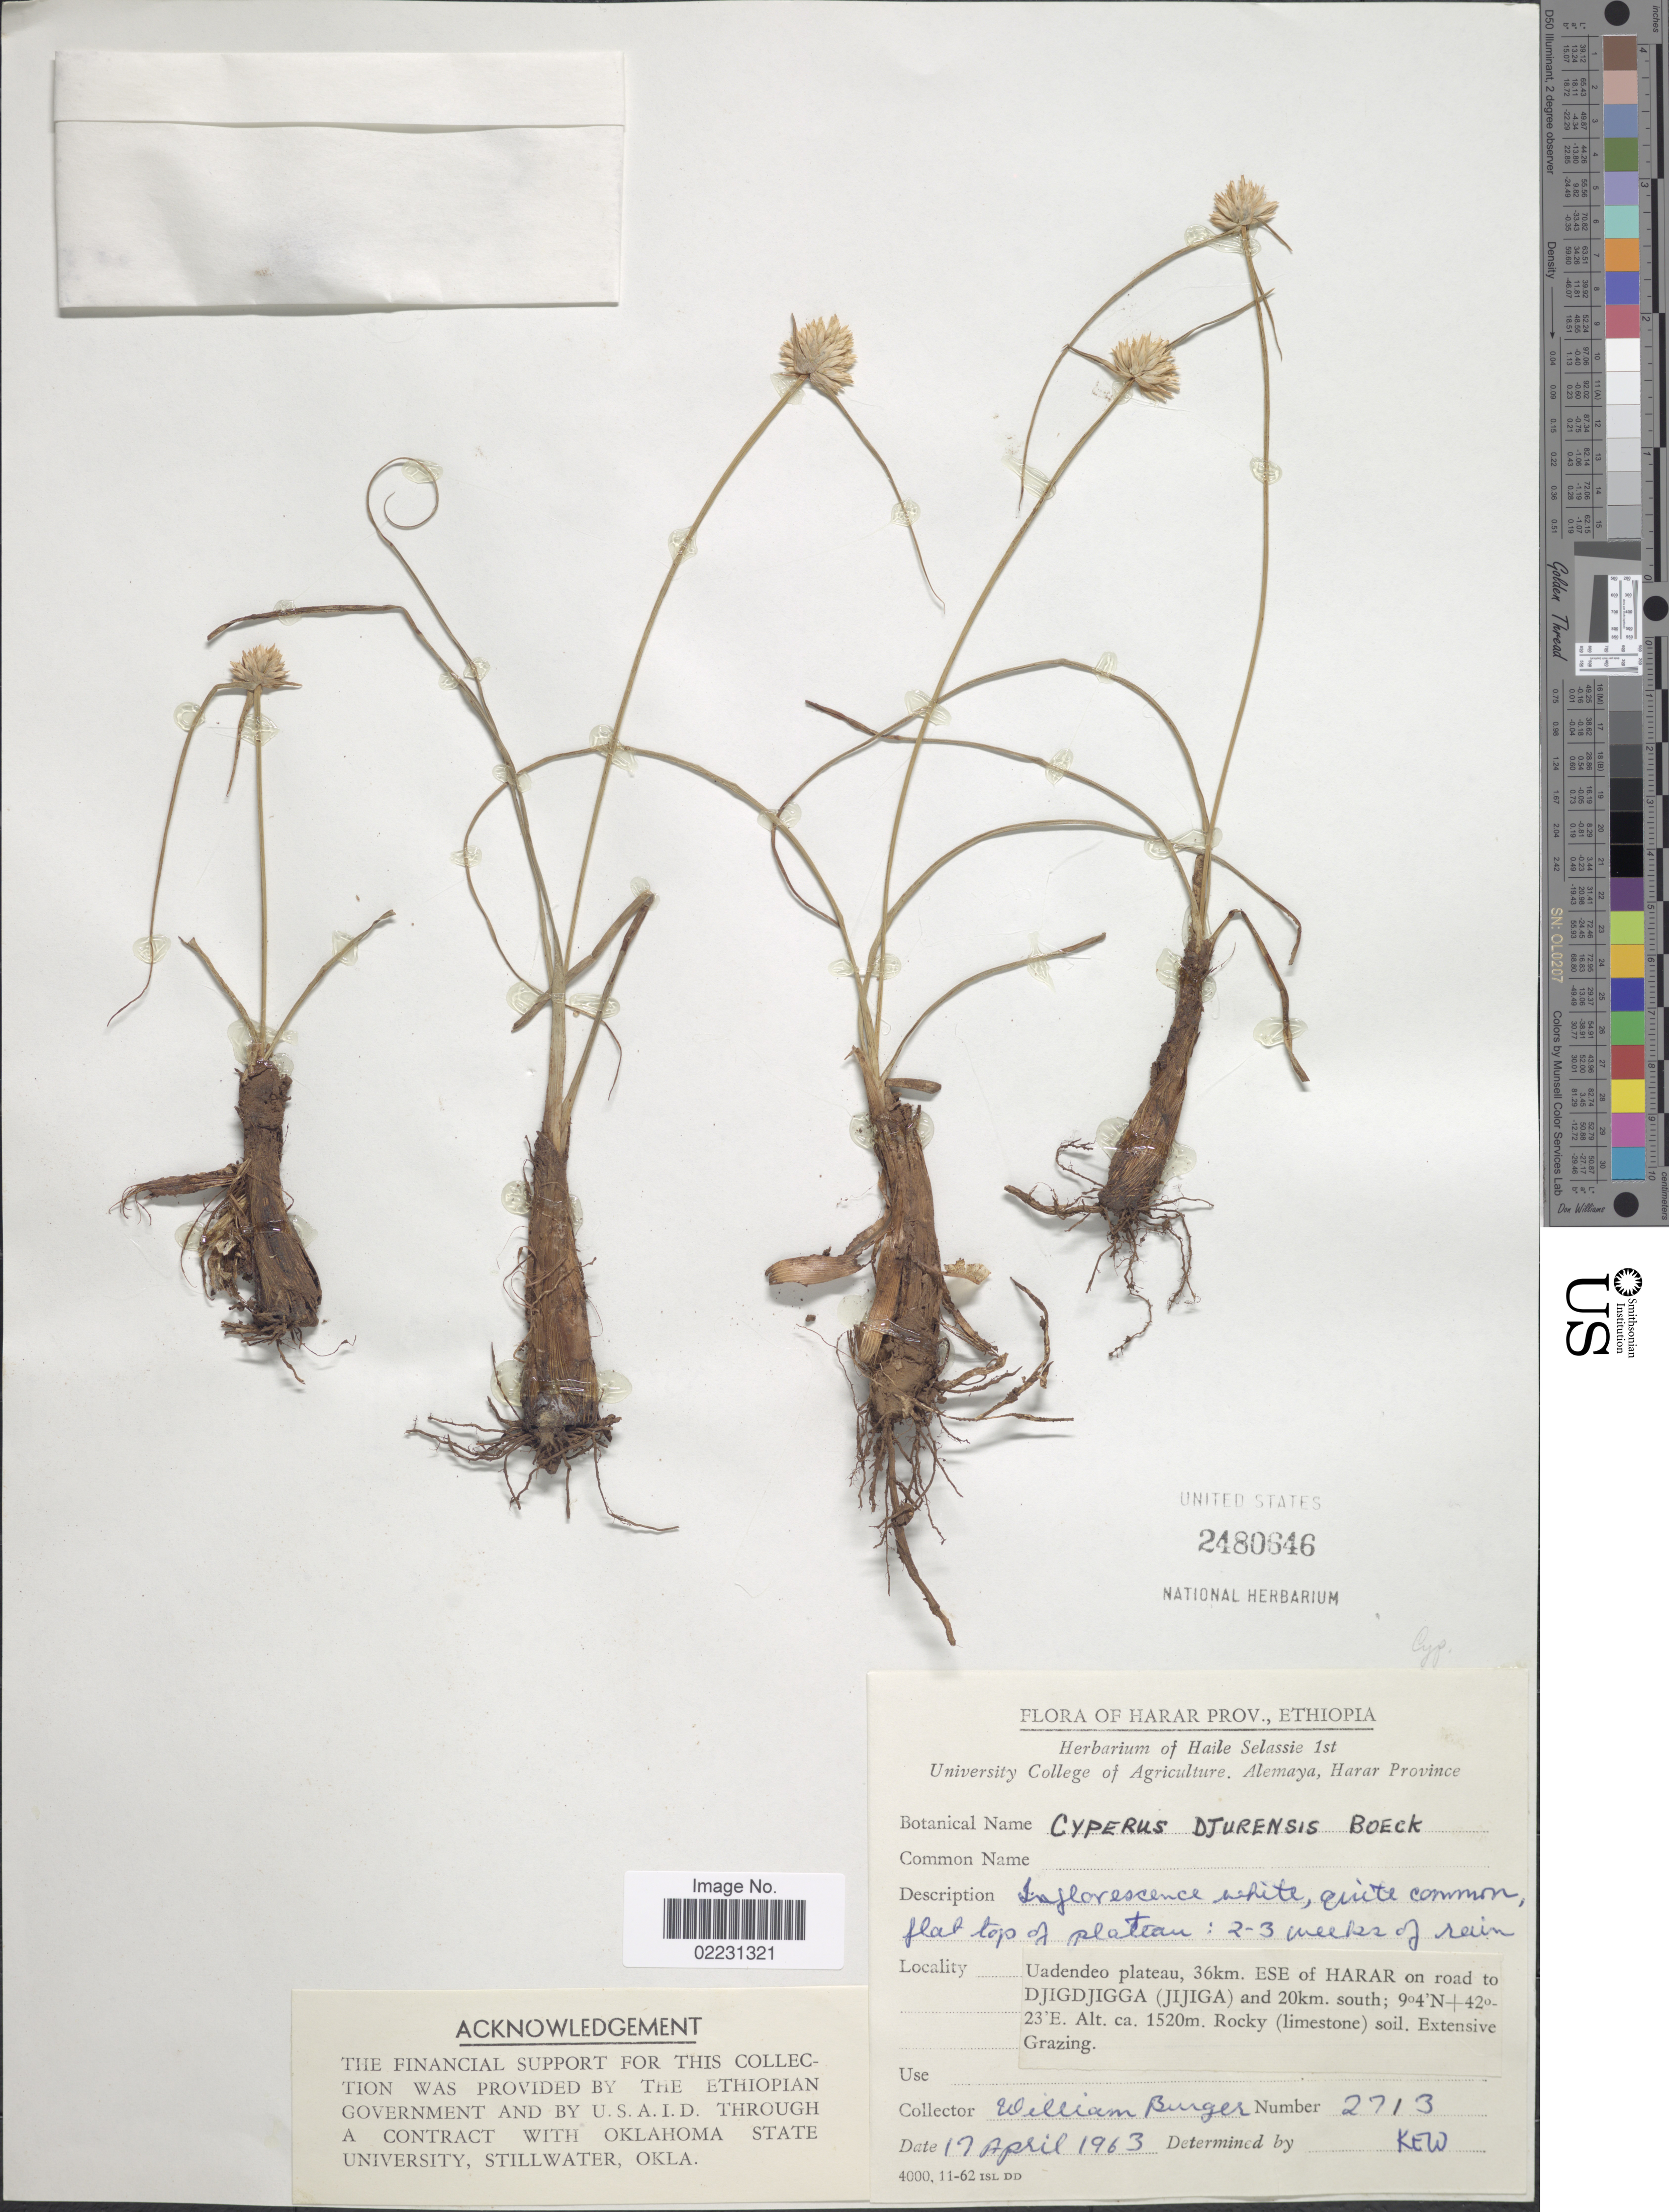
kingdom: Plantae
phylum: Tracheophyta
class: Liliopsida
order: Poales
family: Cyperaceae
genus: Cyperus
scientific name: Cyperus diurensis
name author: Boeckeler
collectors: W. Burger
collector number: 2713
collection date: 1963-04-17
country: Ethiopia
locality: Harar Prov. Uadendeo plateau, 36 km. ESE of HARAR on road to DJIGDJIGGA (Jijiga) and 20 km south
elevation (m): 1520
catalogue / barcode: US 2480646